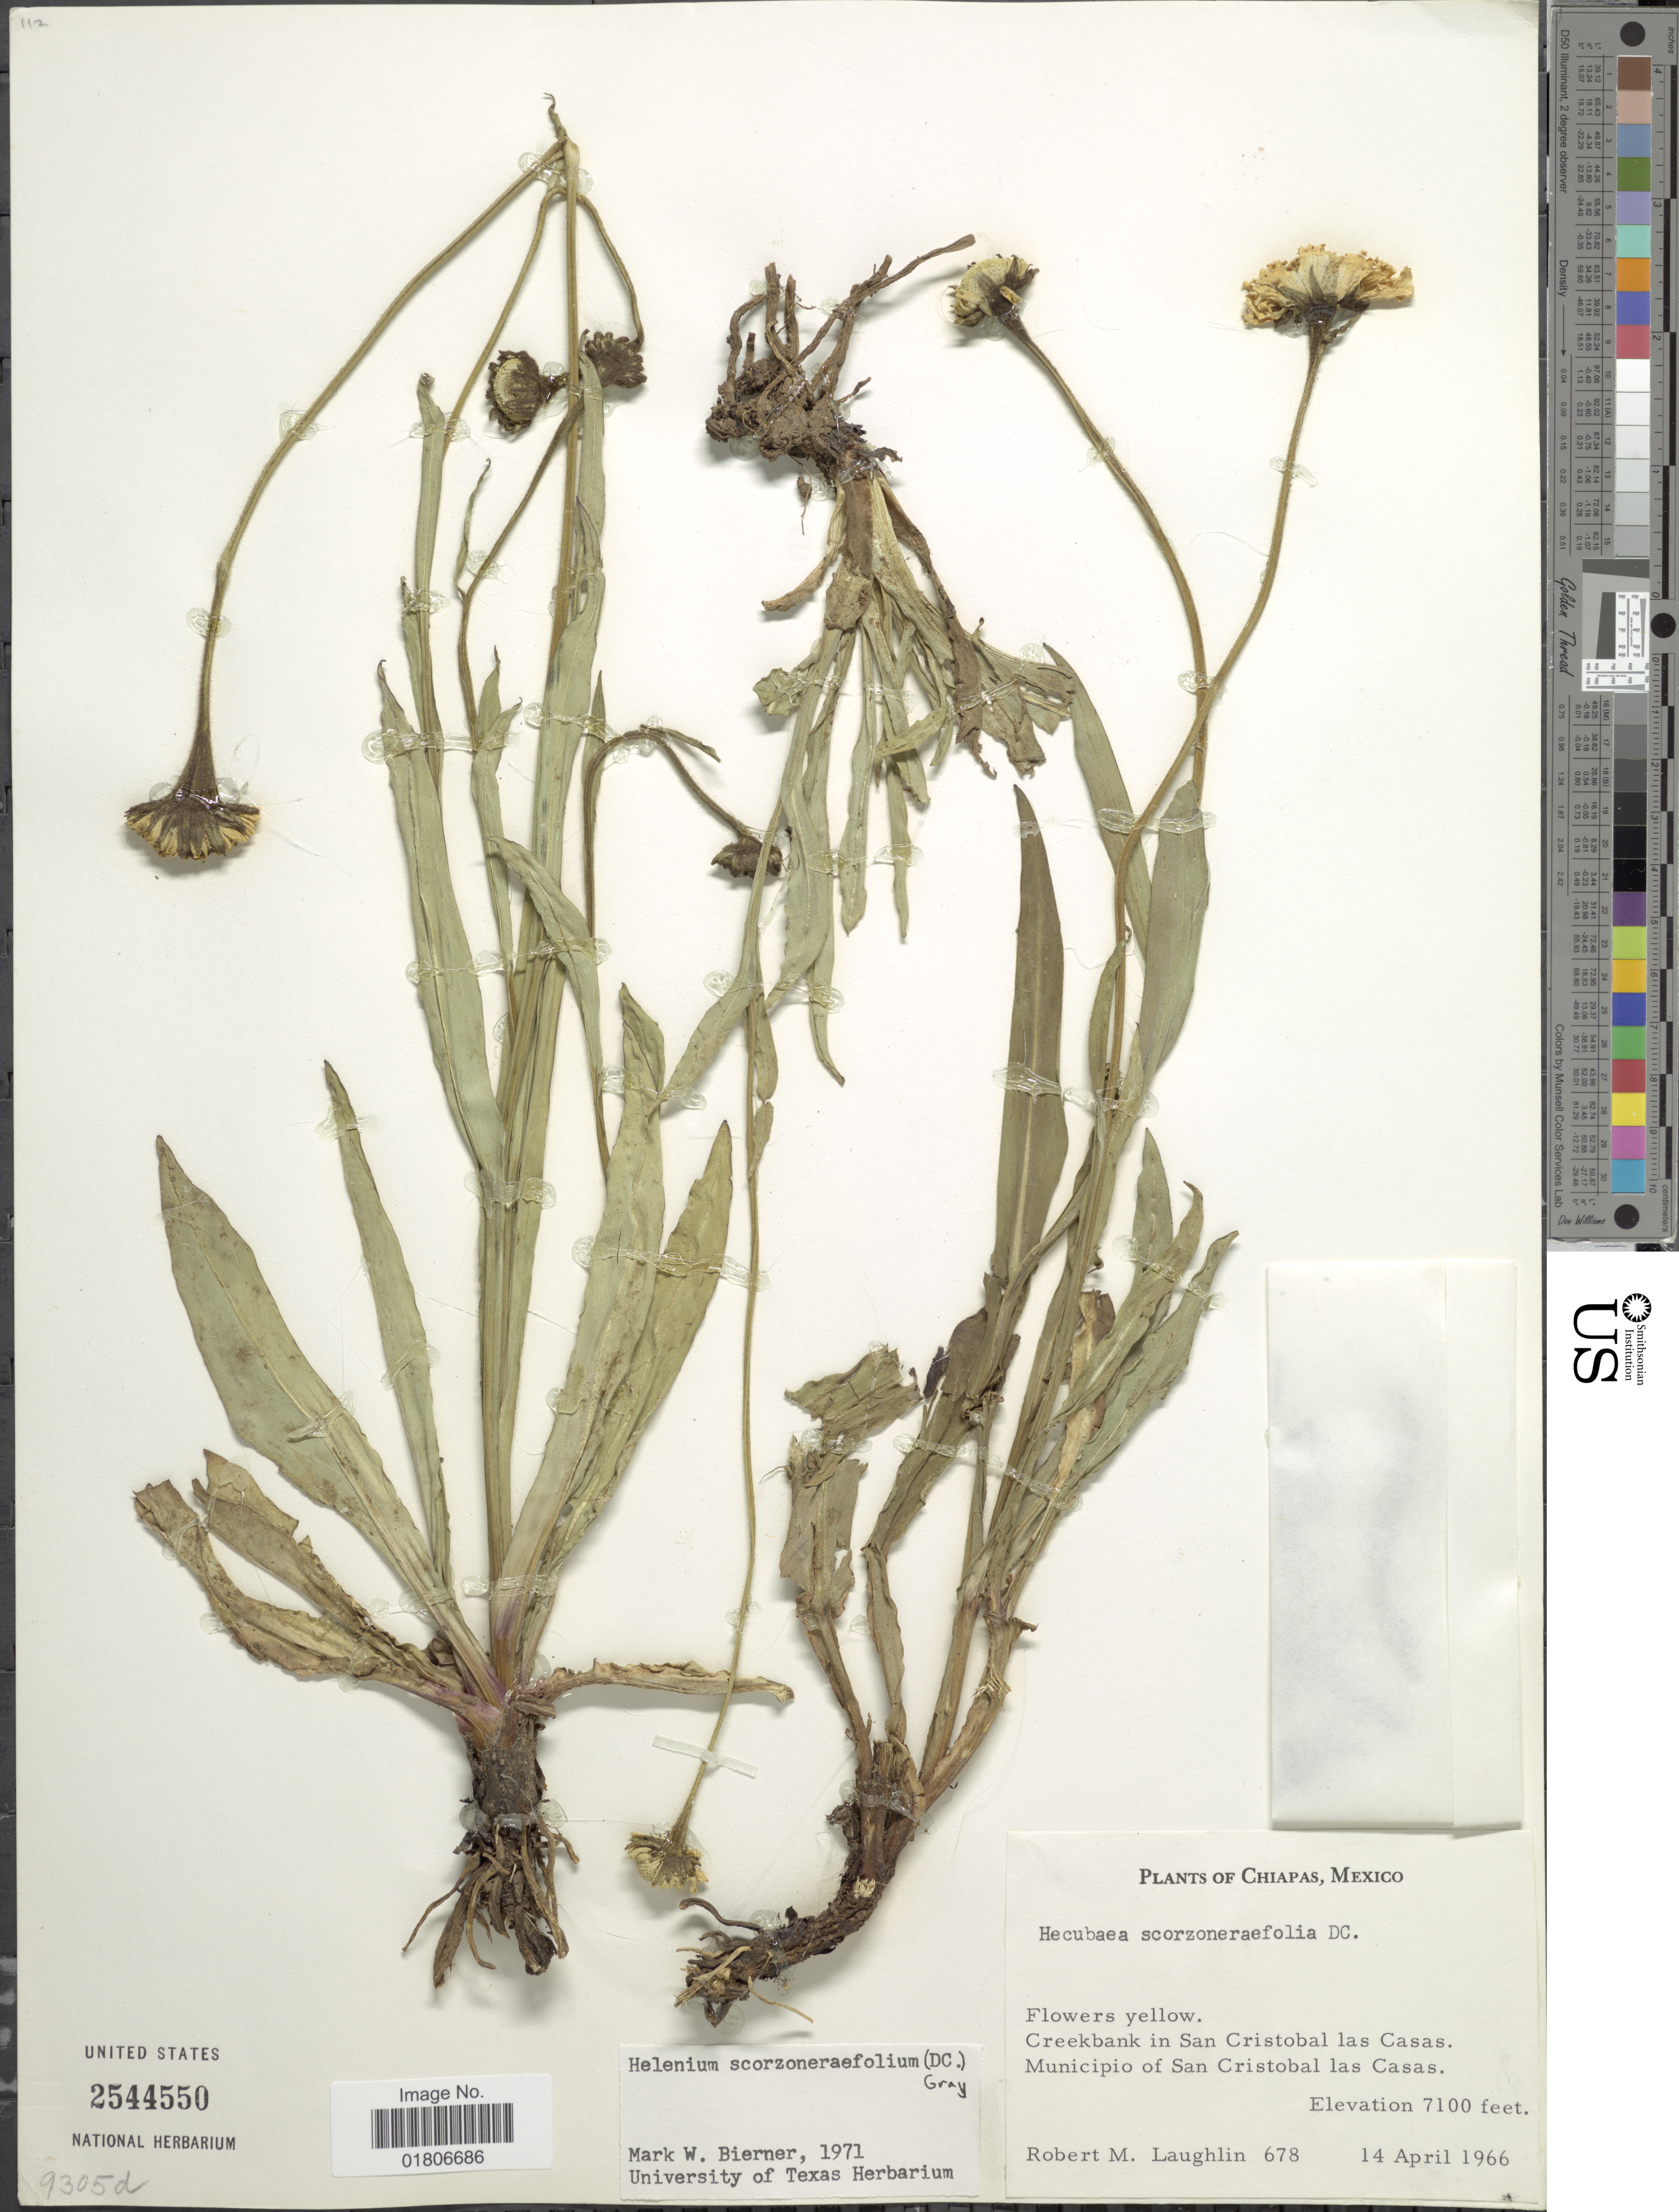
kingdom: Plantae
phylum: Tracheophyta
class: Magnoliopsida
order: Asterales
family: Asteraceae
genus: Helenium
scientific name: Helenium scorzoneraefolium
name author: (DC.) A. Gray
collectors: R. M. Laughlin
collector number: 678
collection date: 1966-04-14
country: Mexico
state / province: Chiapas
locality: Creekbank in San Cristobal de las Casas. Municipio of San Cristobal las Casas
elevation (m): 2164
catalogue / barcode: US 2544550